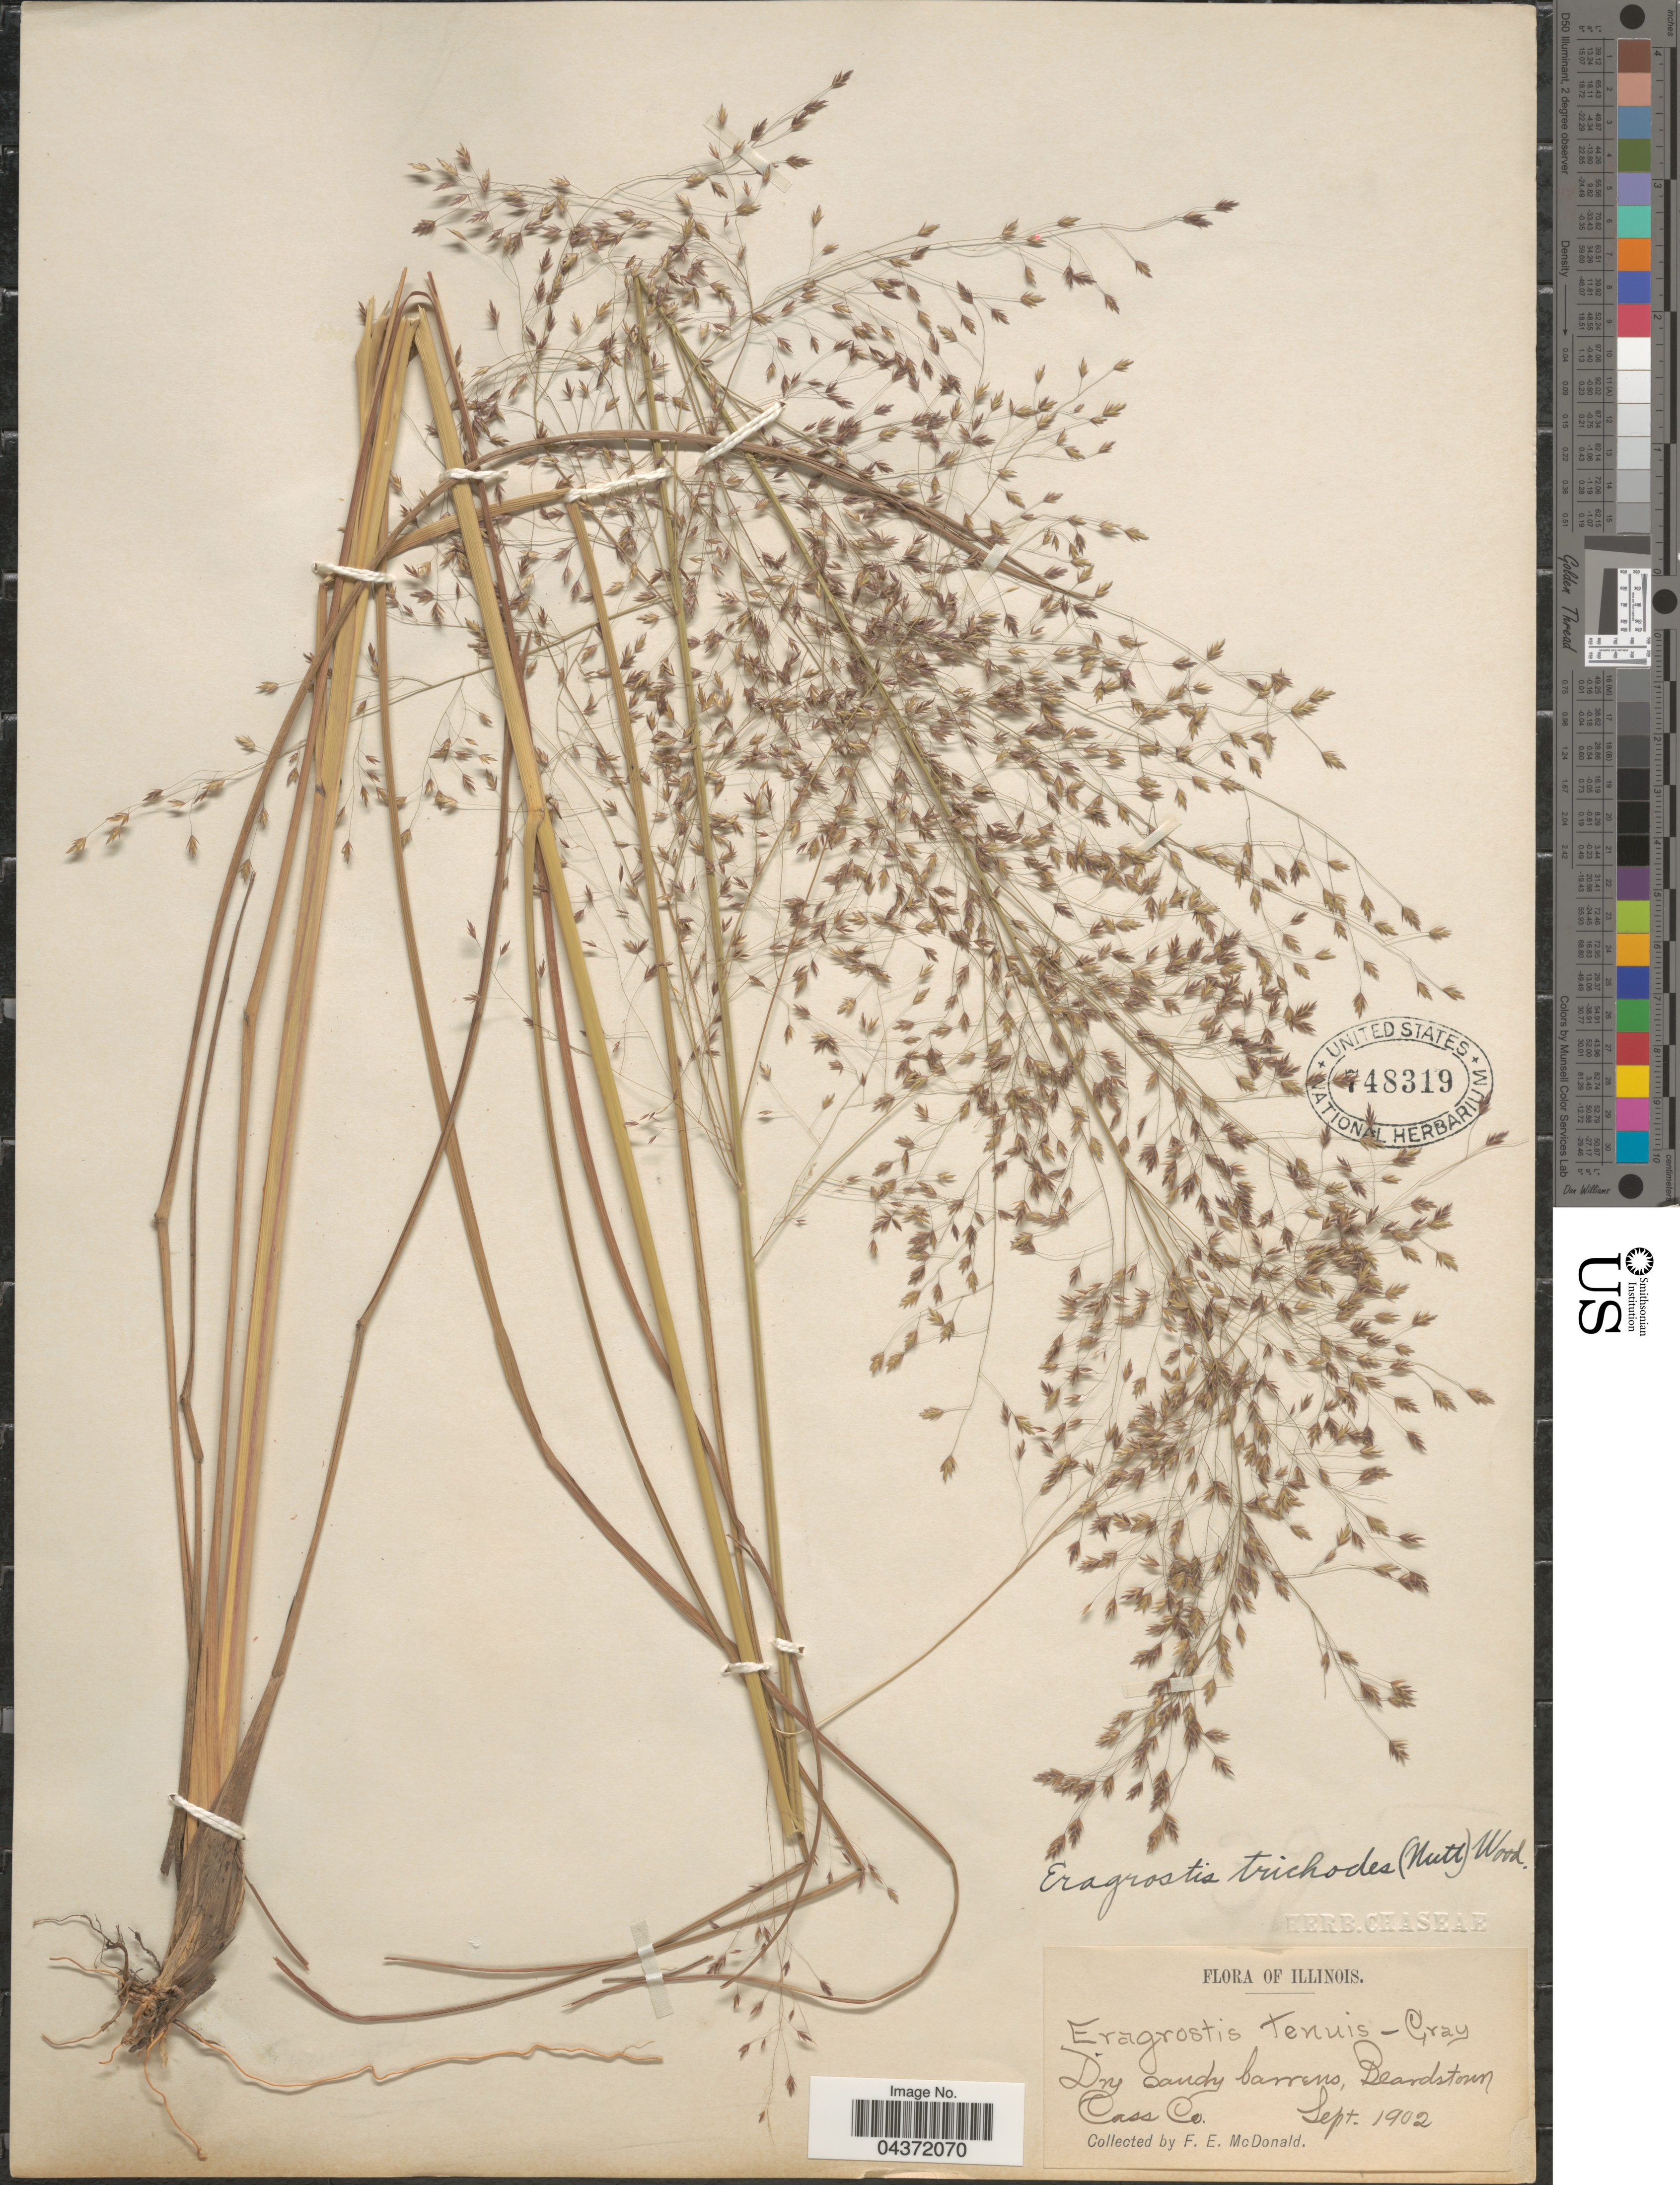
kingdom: Plantae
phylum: Tracheophyta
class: Liliopsida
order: Poales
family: Poaceae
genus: Eragrostis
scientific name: Eragrostis trichodes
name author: (Nutt.) Alph. Wood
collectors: F. E. McDonald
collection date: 1902-09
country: United States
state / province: Illinois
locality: Dry sandy barrens, Beardstown. Cass Co.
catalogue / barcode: US 748319